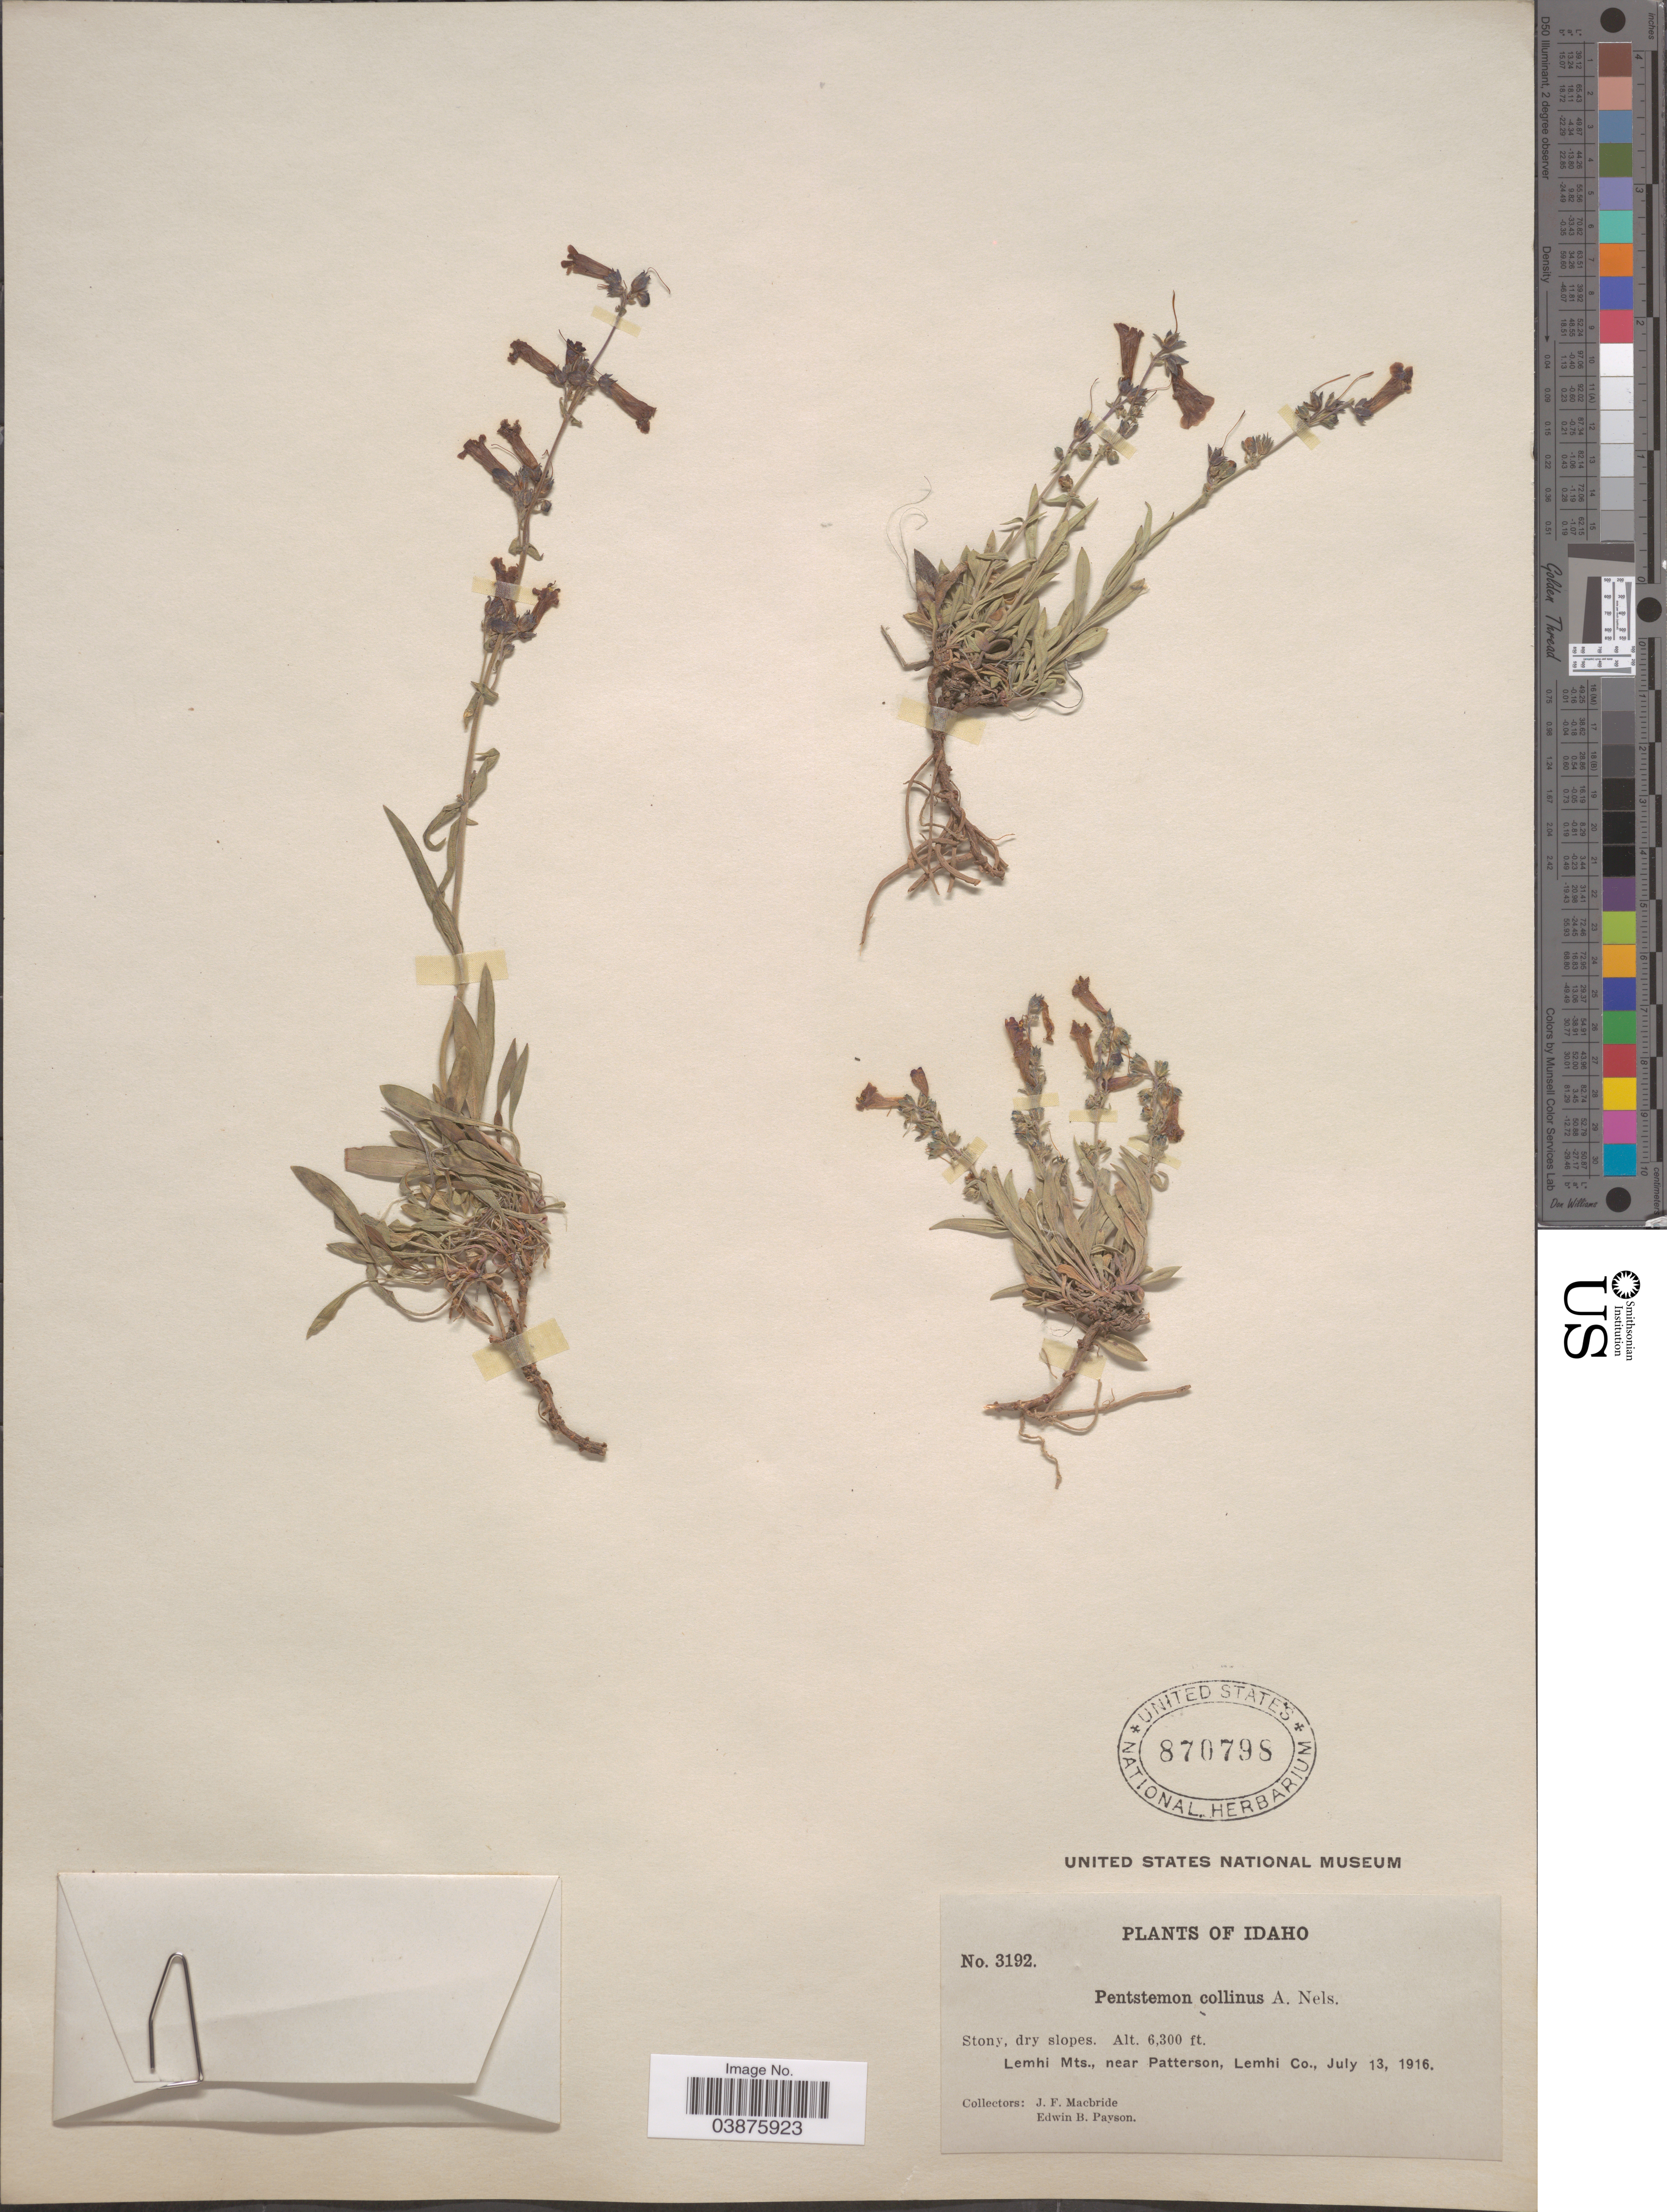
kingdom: Plantae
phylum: Tracheophyta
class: Magnoliopsida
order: Lamiales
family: Plantaginaceae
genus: Penstemon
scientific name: Penstemon humilis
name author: Nutt. ex A. Gray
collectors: J. F. Macbride & E. B. Payson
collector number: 3192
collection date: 1916-07-13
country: United States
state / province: Idaho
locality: Lemhi Mts., near Patterson, Lemhi Co.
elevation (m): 1920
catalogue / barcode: US 870798